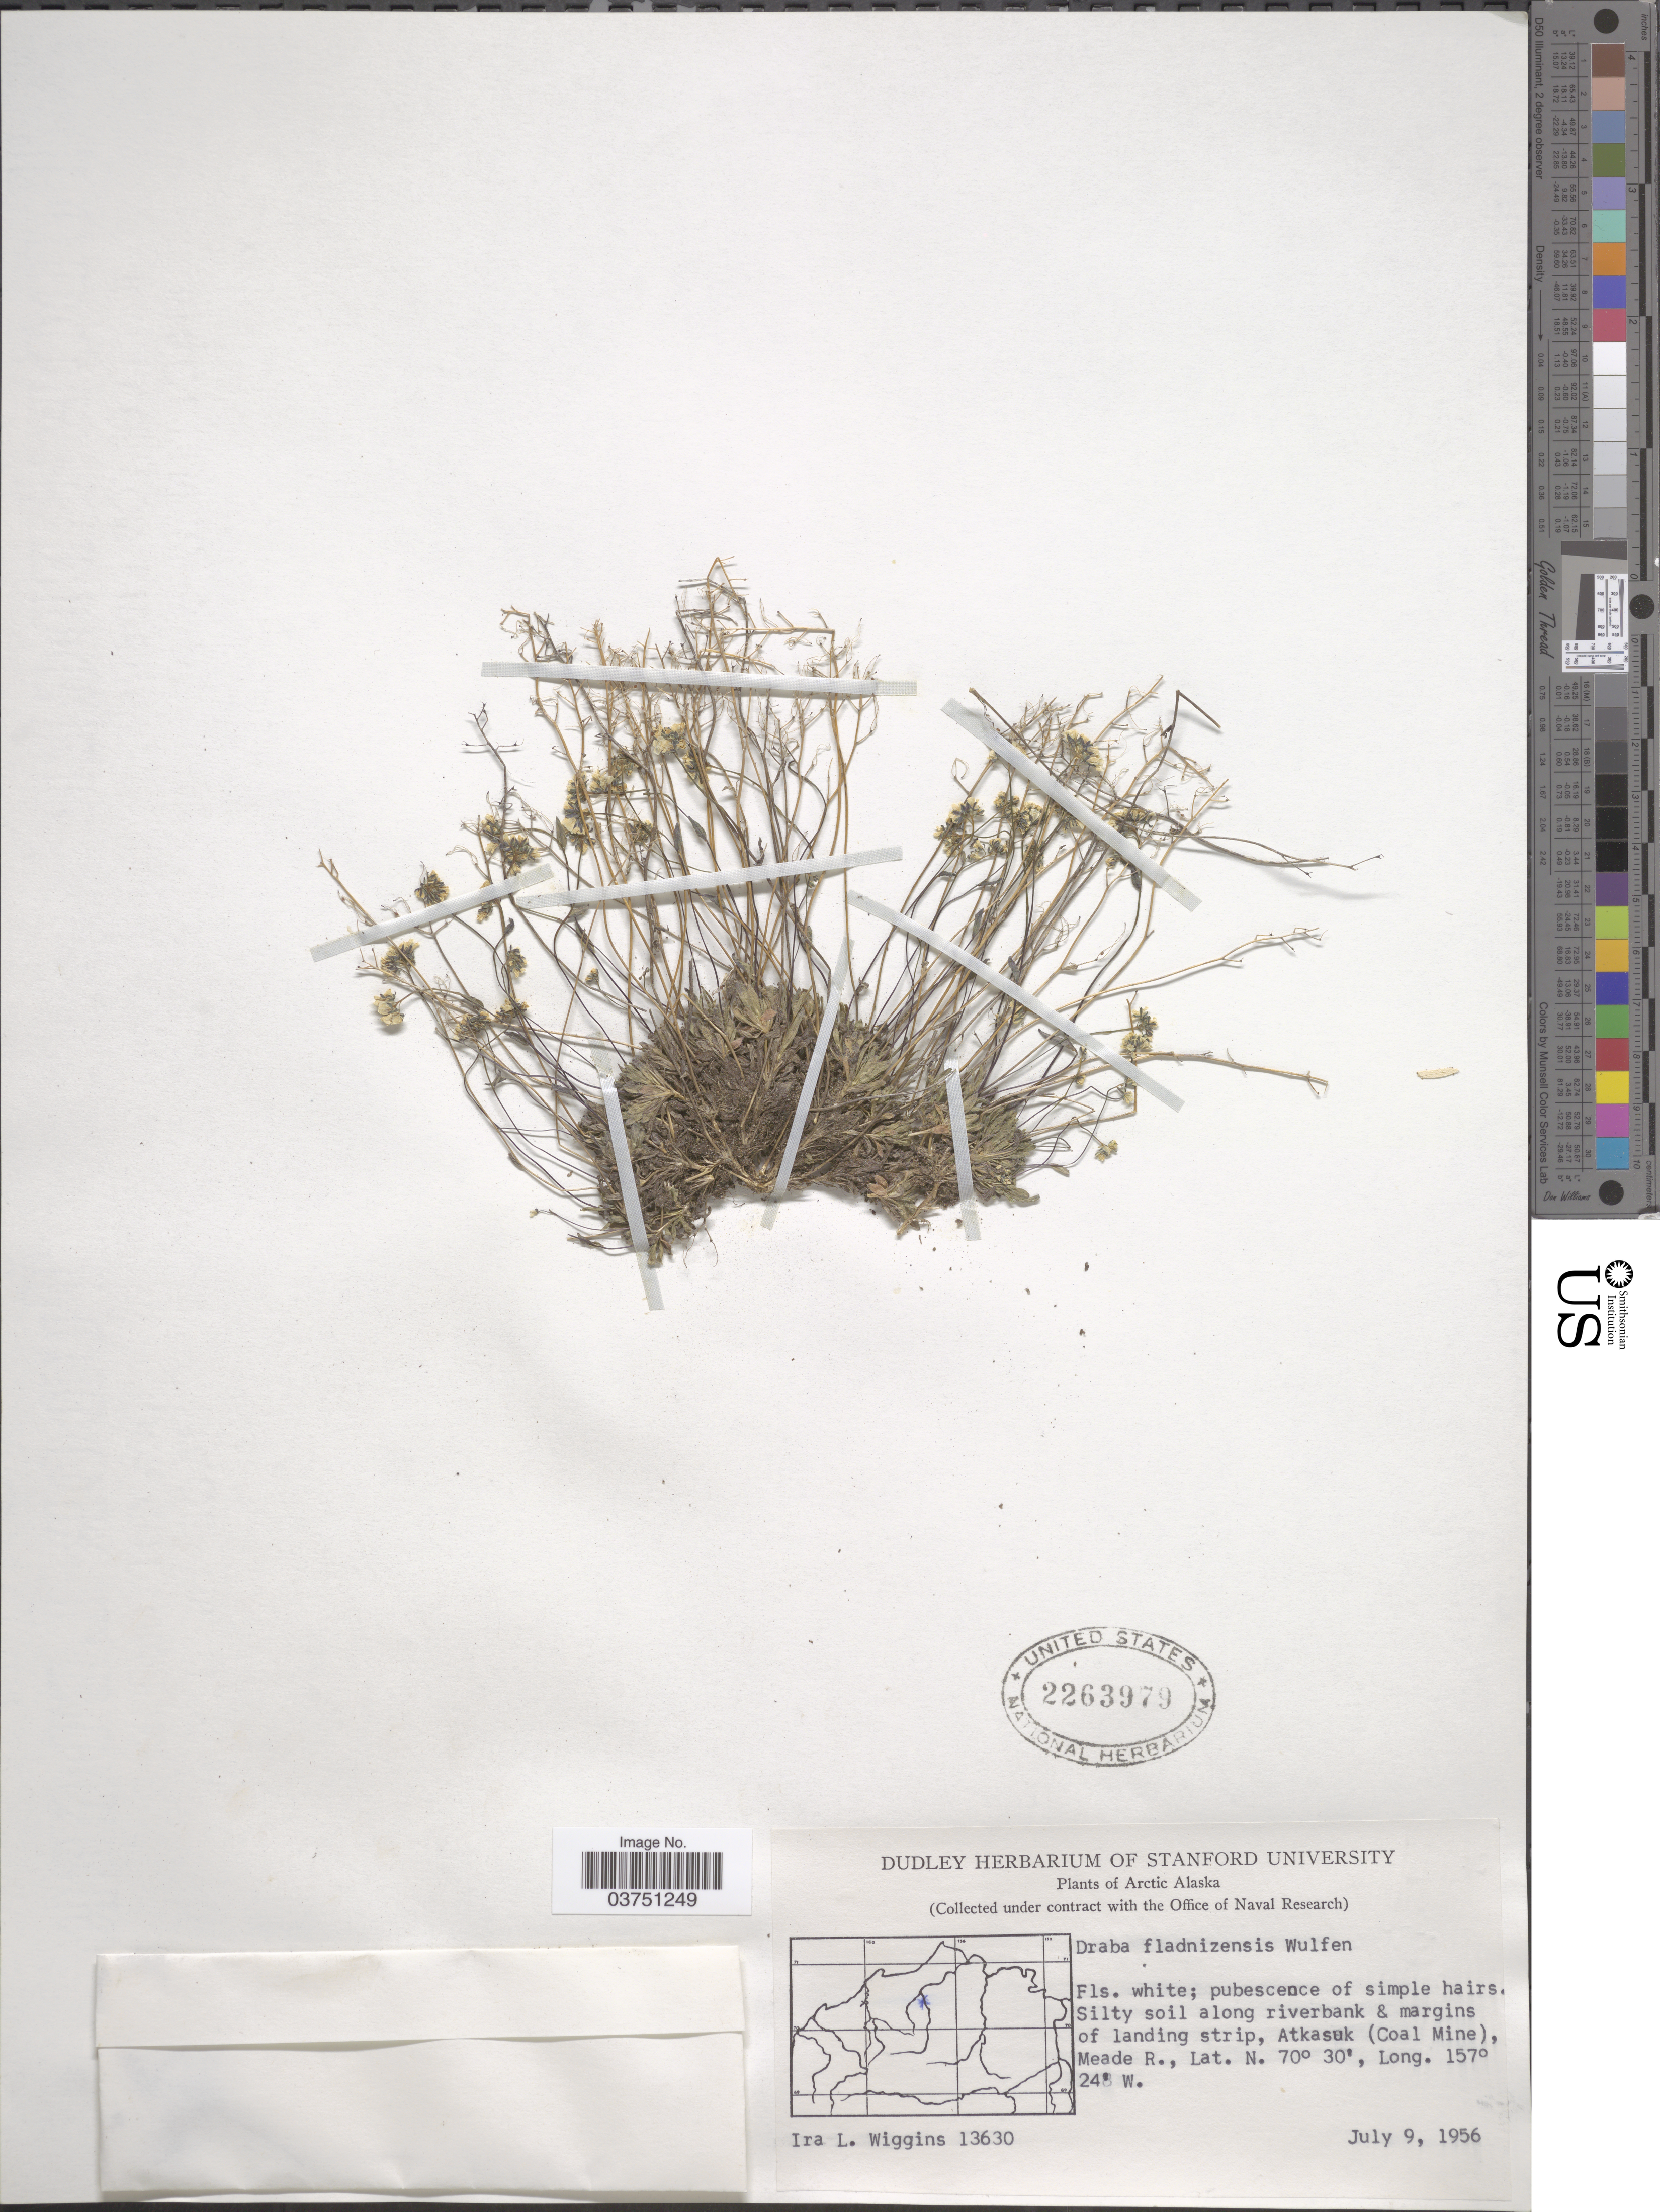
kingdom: Plantae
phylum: Tracheophyta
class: Magnoliopsida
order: Brassicales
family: Brassicaceae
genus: Draba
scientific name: Draba fladnizensis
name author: Wulfen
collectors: I. L. Wiggins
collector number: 13630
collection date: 1956-07-09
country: United States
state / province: Alaska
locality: Arctic Alaska; Atkasuk (Coal Mine), Meade R.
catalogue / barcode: US 2263979